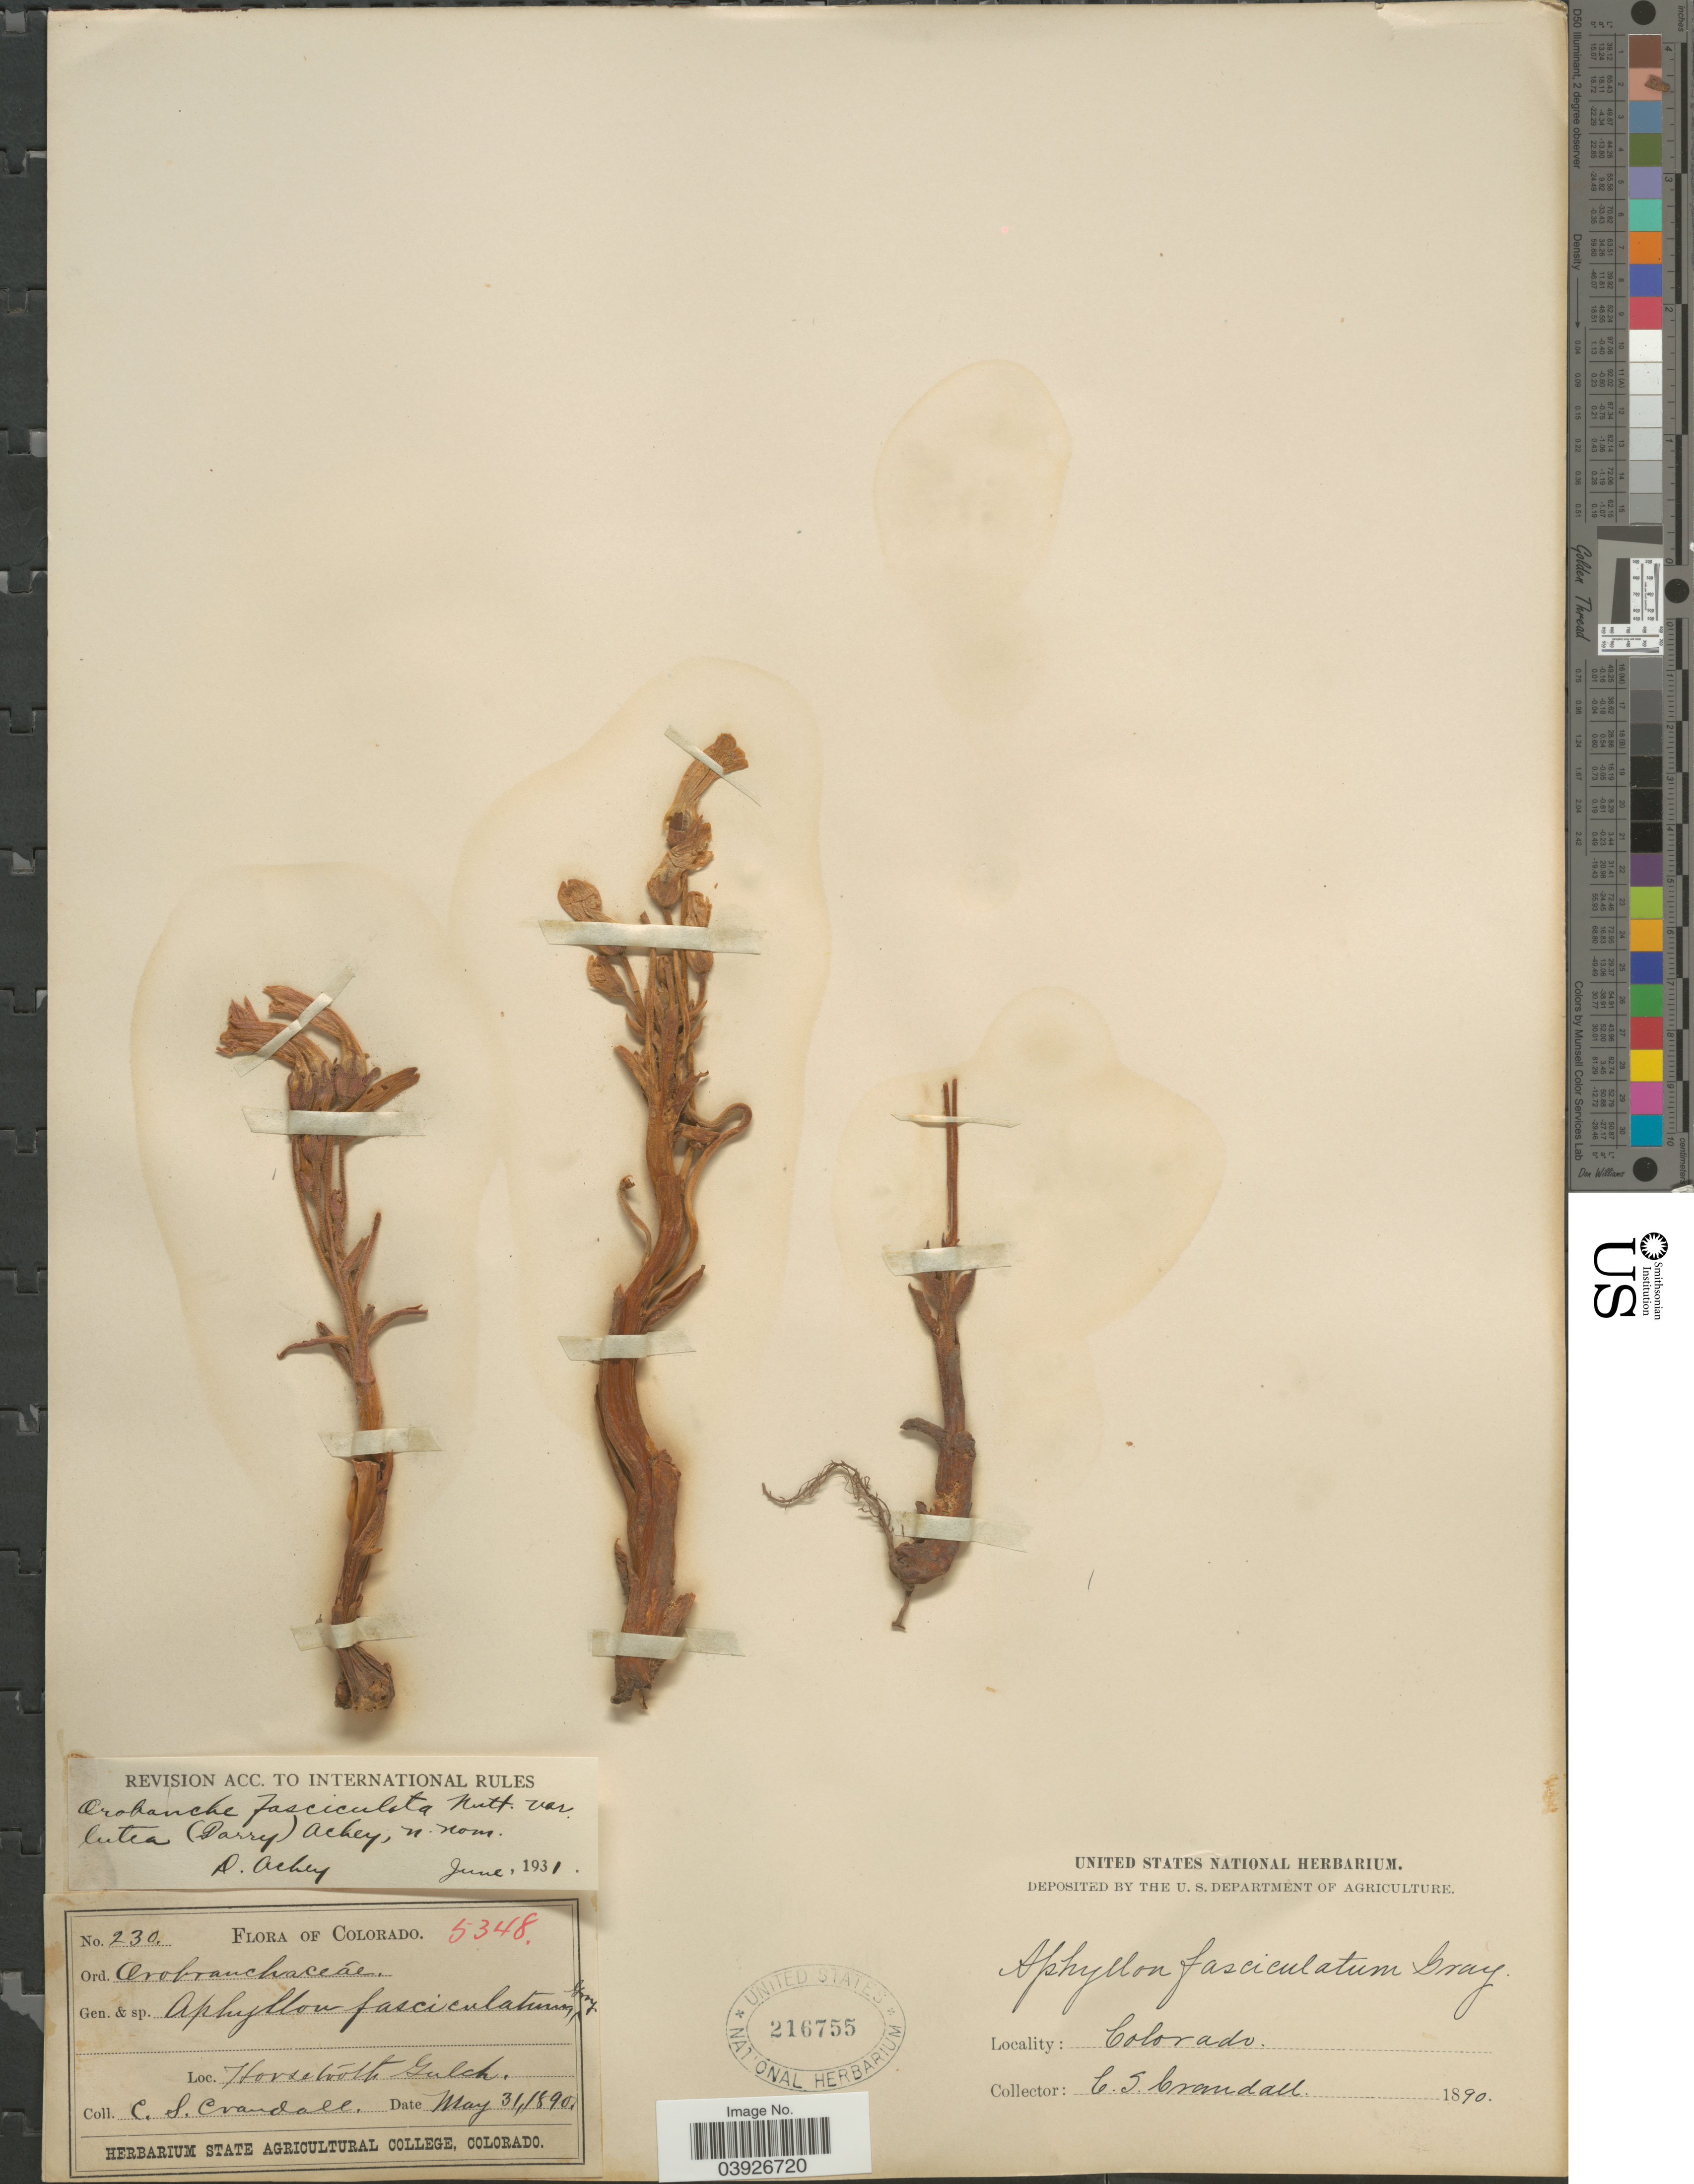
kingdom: Plantae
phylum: Tracheophyta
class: Magnoliopsida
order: Lamiales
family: Orobanchaceae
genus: Aphyllon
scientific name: Aphyllon fasciculatum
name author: (Nutt.) Torr. & A. Gray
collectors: C. Crandall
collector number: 230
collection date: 1890-05-31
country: United States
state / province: Colorado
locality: Horsetooth Gulch.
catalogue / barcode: US 216755